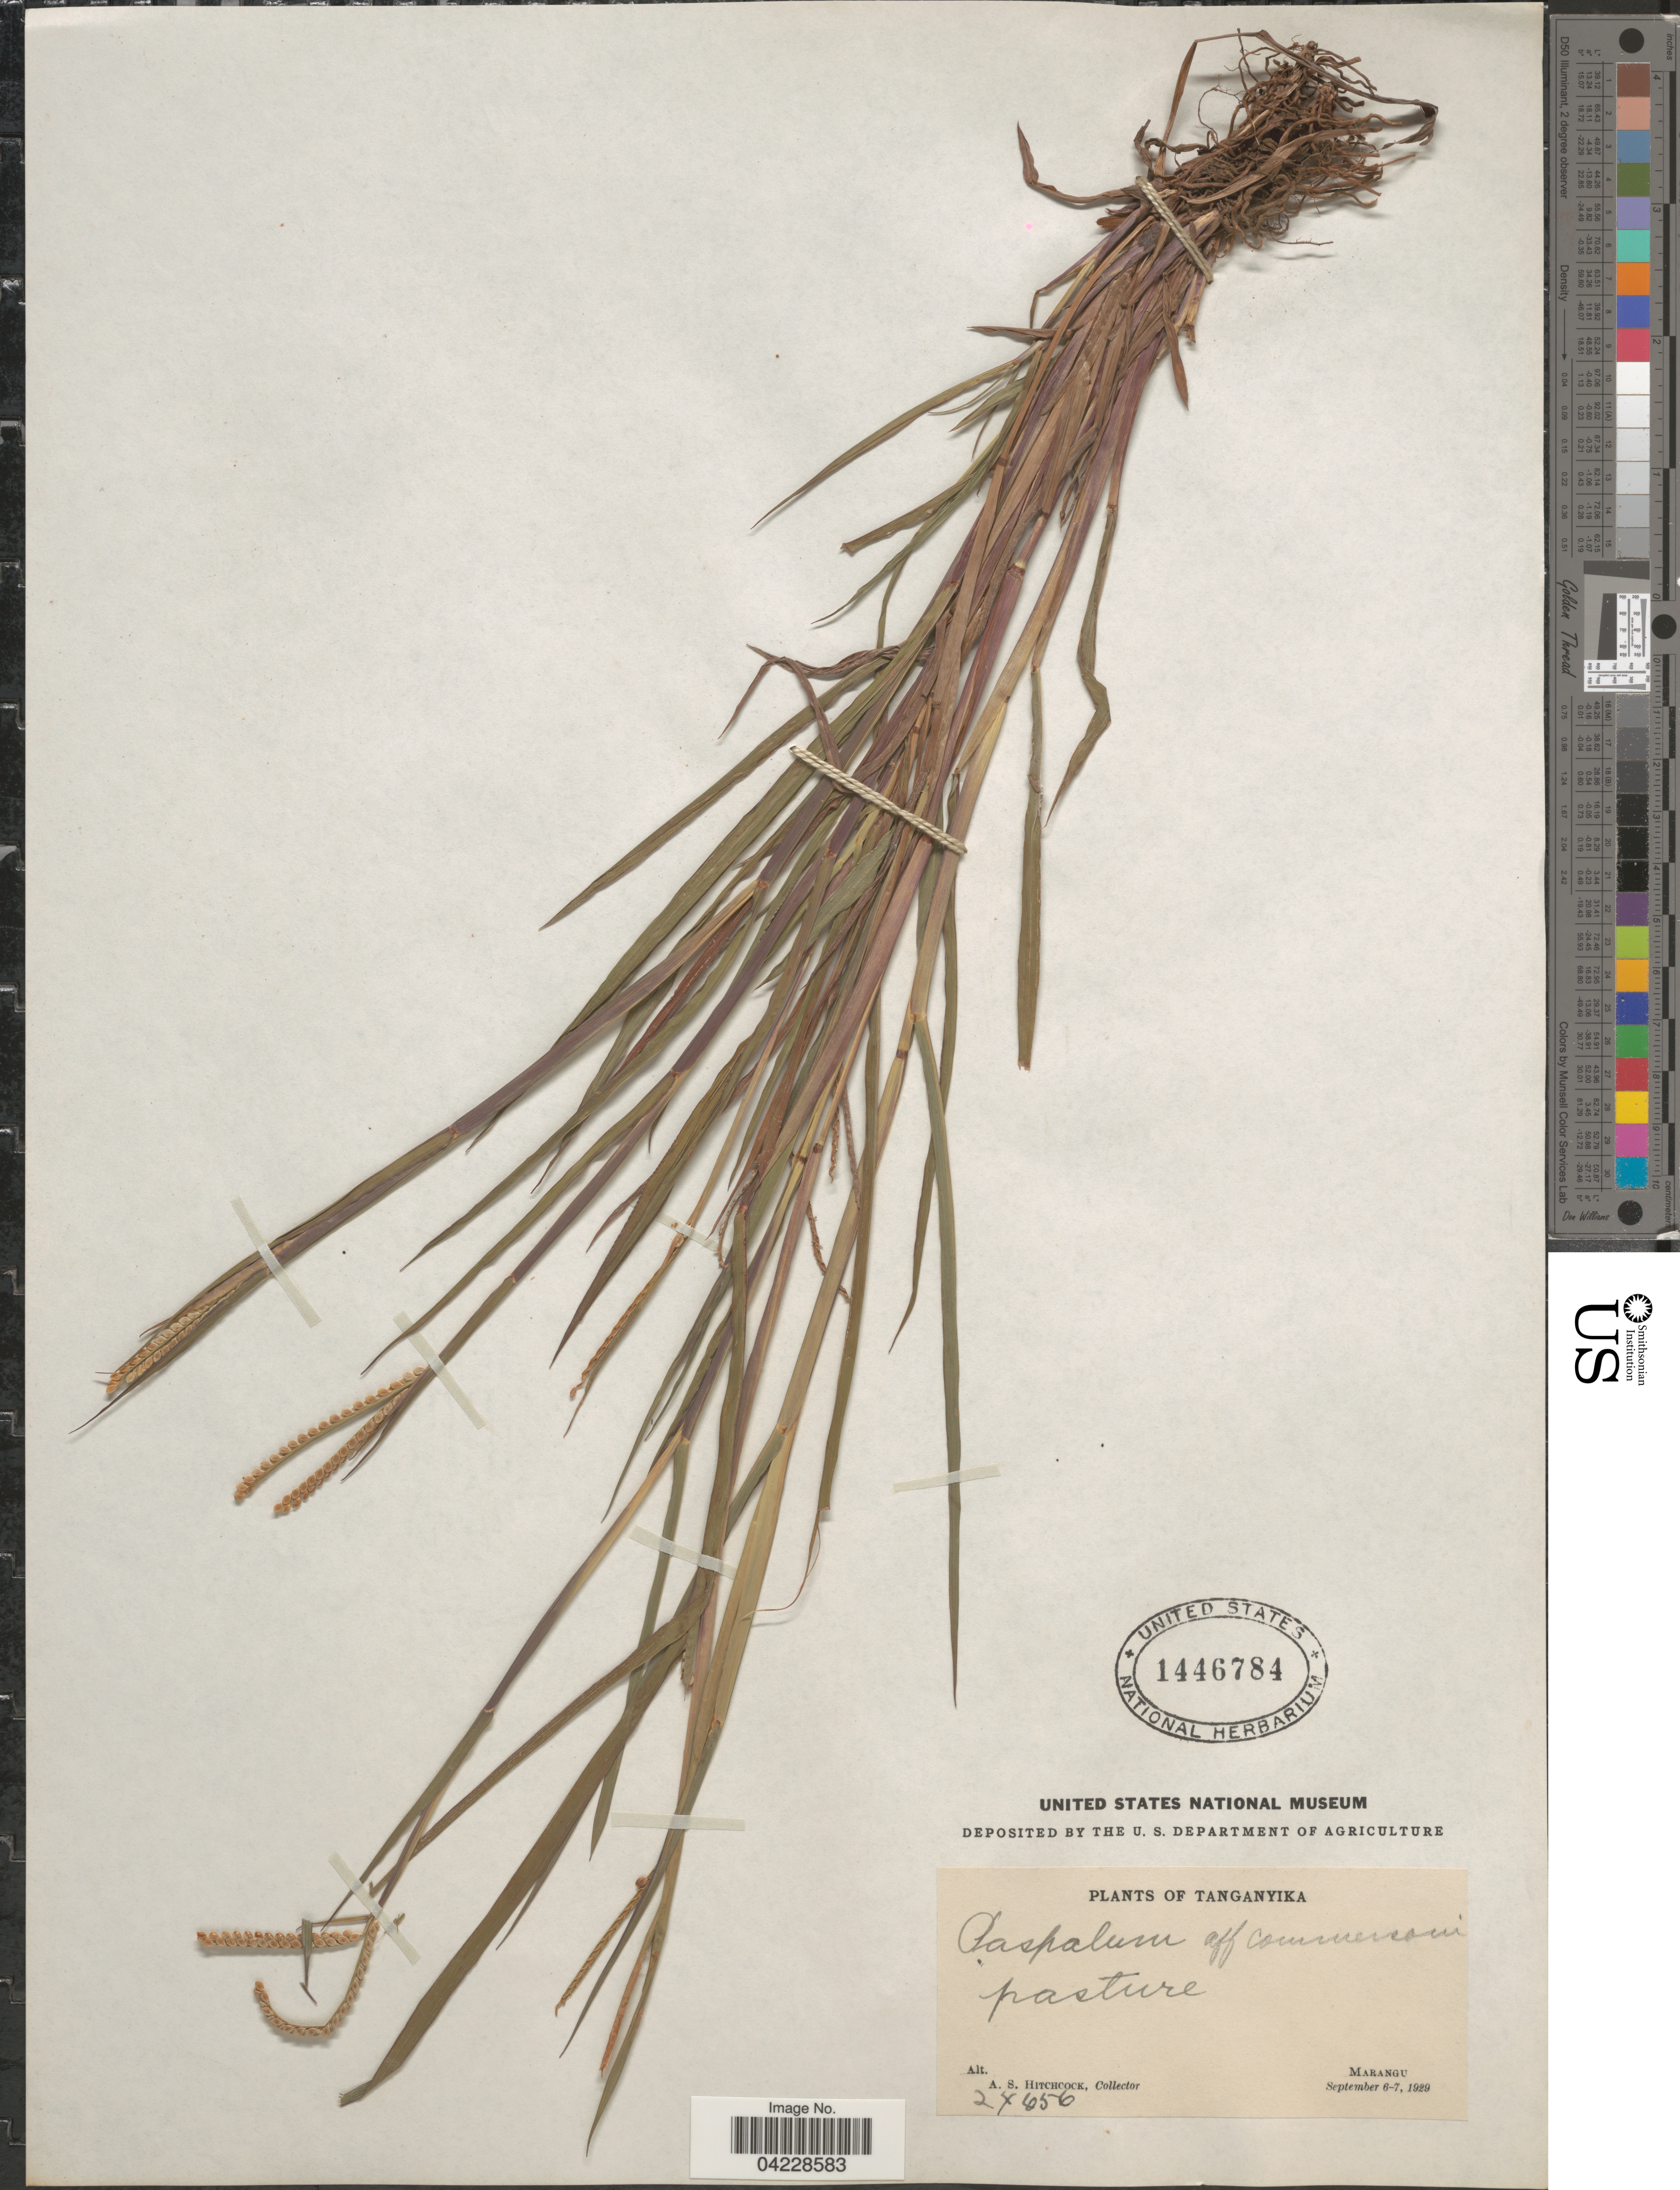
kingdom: Plantae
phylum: Tracheophyta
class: Liliopsida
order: Poales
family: Poaceae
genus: Paspalum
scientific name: Paspalum scrobiculatum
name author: L.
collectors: A. S. Hitchcock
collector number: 24656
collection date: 1929-09-06/1929-09-07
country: Tanzania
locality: Tanganyika. Marangu.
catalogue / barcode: US 1446784